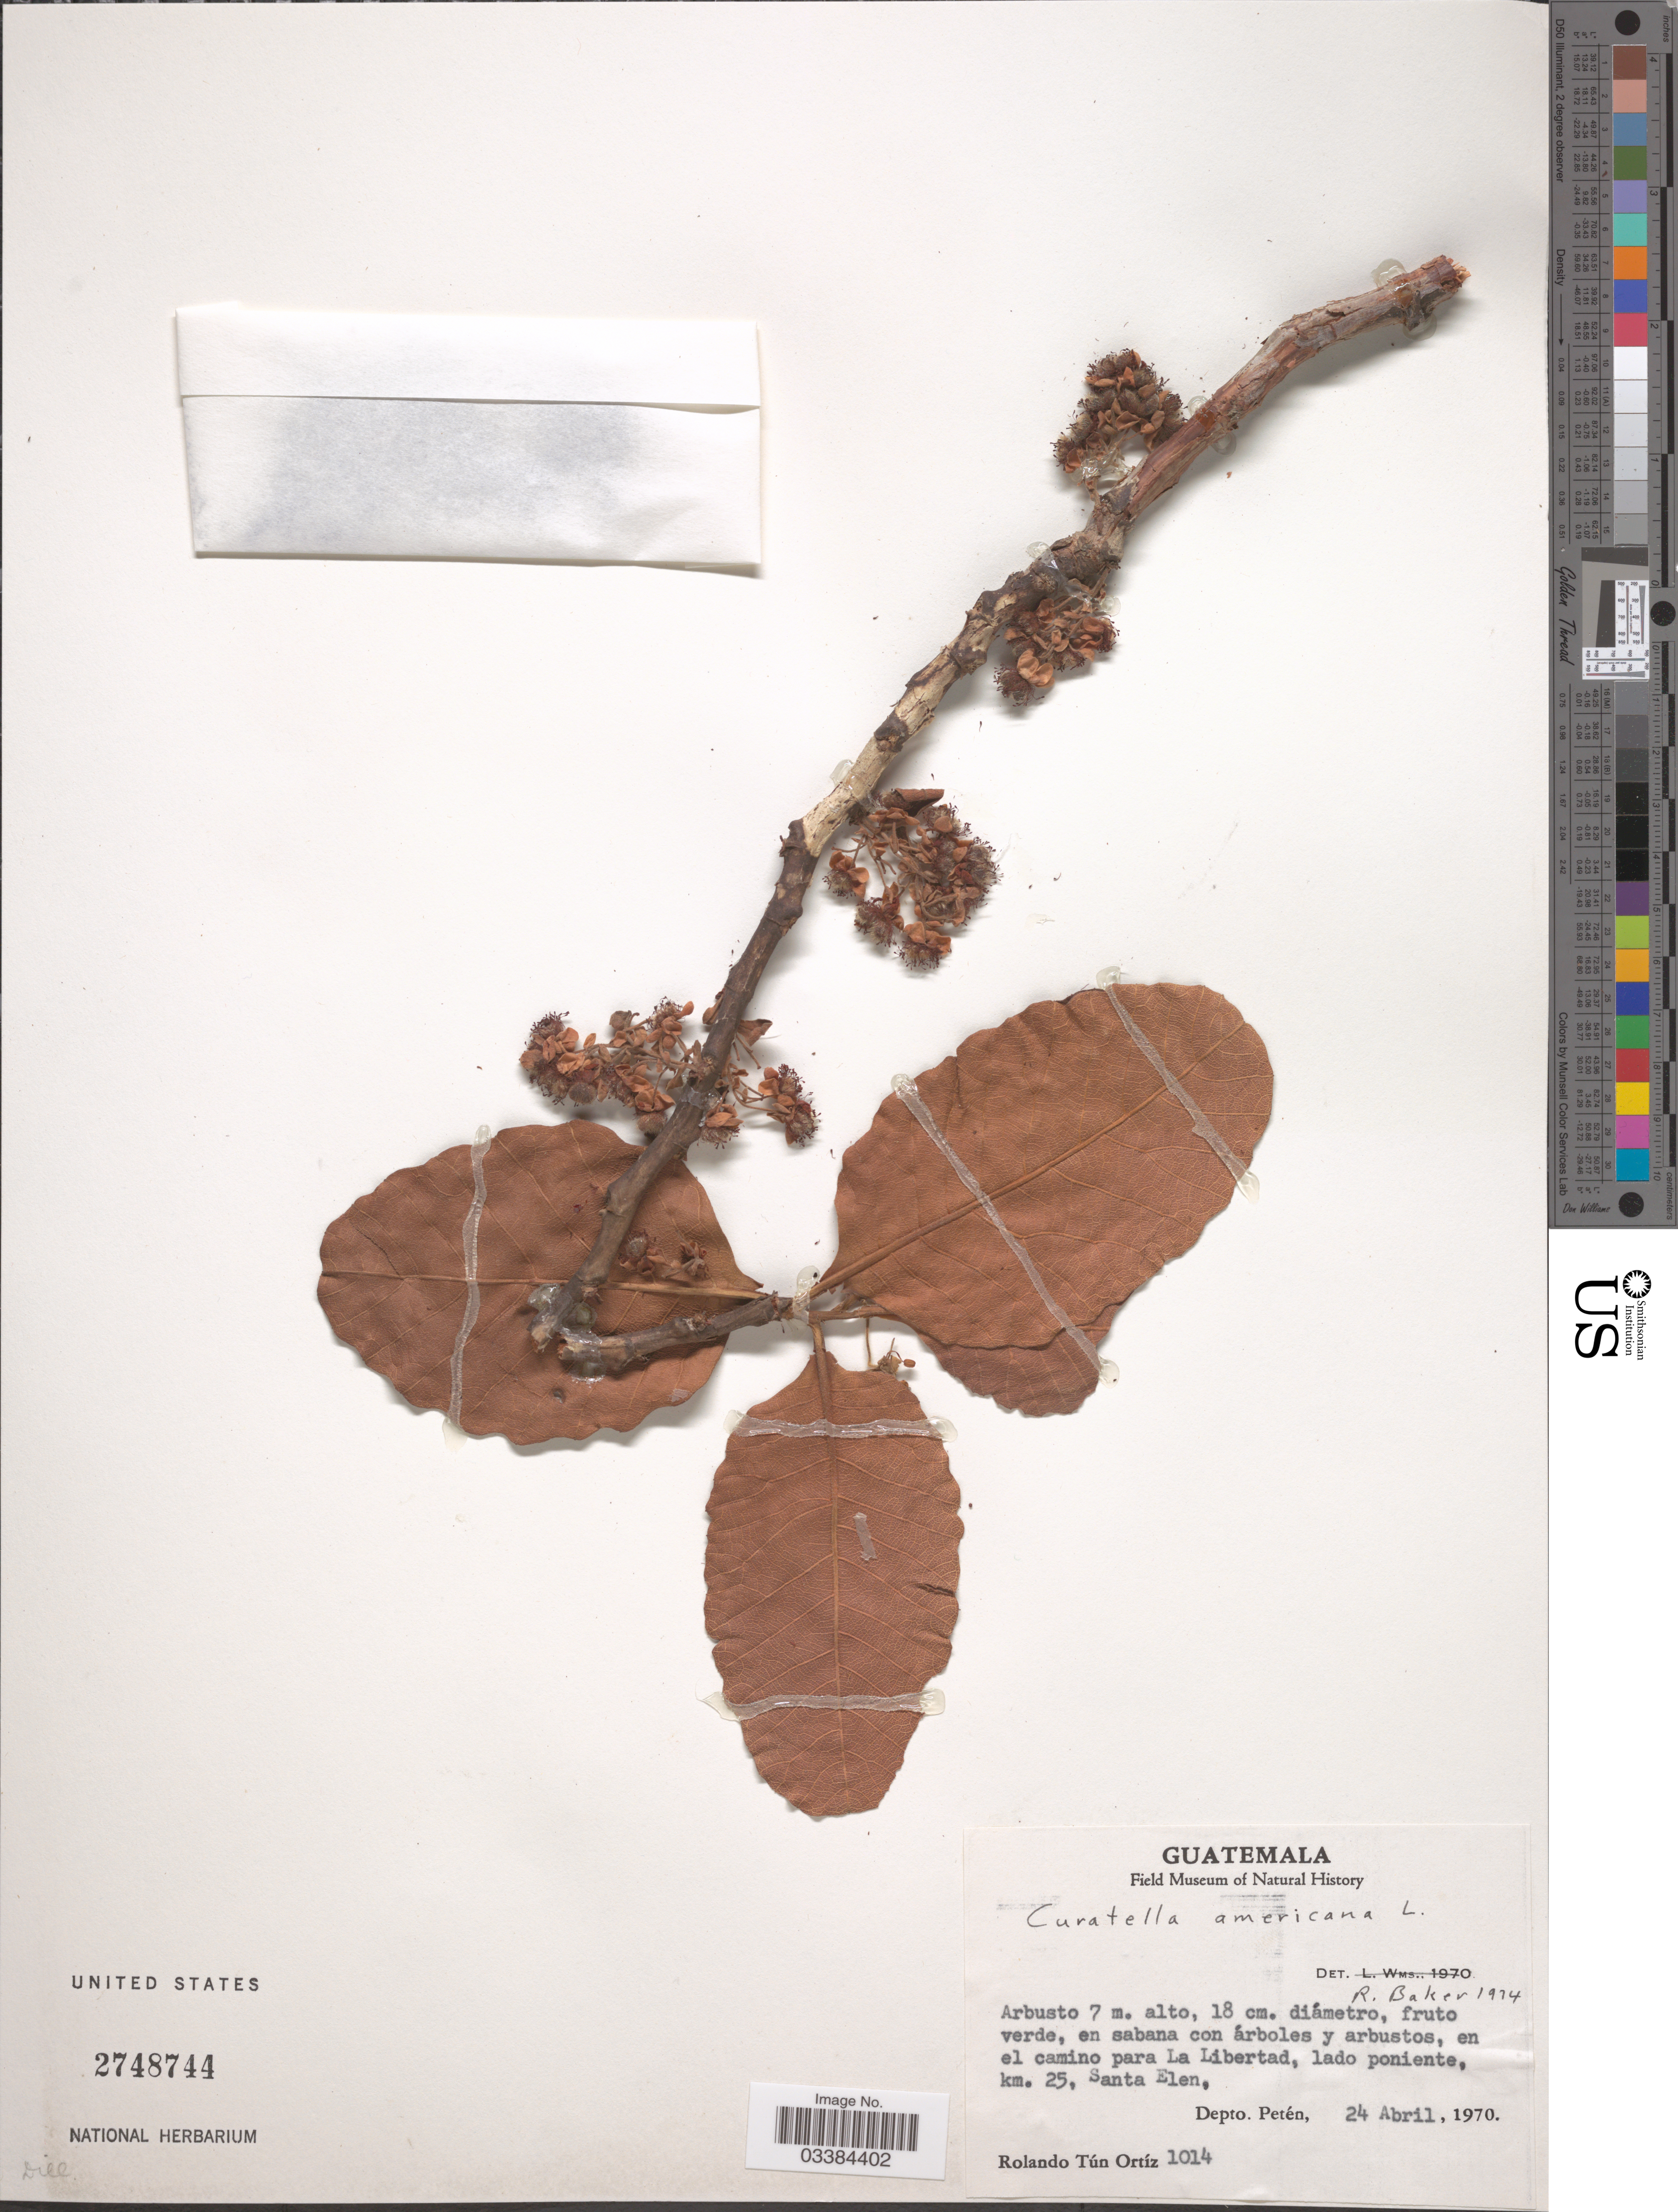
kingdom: Plantae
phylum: Tracheophyta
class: Magnoliopsida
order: Dilleniales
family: Dilleniaceae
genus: Curatella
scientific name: Curatella americana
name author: L.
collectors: R. Tún Ortíz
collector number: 1014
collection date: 1970-04-24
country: Guatemala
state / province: El Petén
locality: En el camino para La Libertad, lado poniente, km. 25, Santa Elen, Depto. Petén.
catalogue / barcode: US 2748744